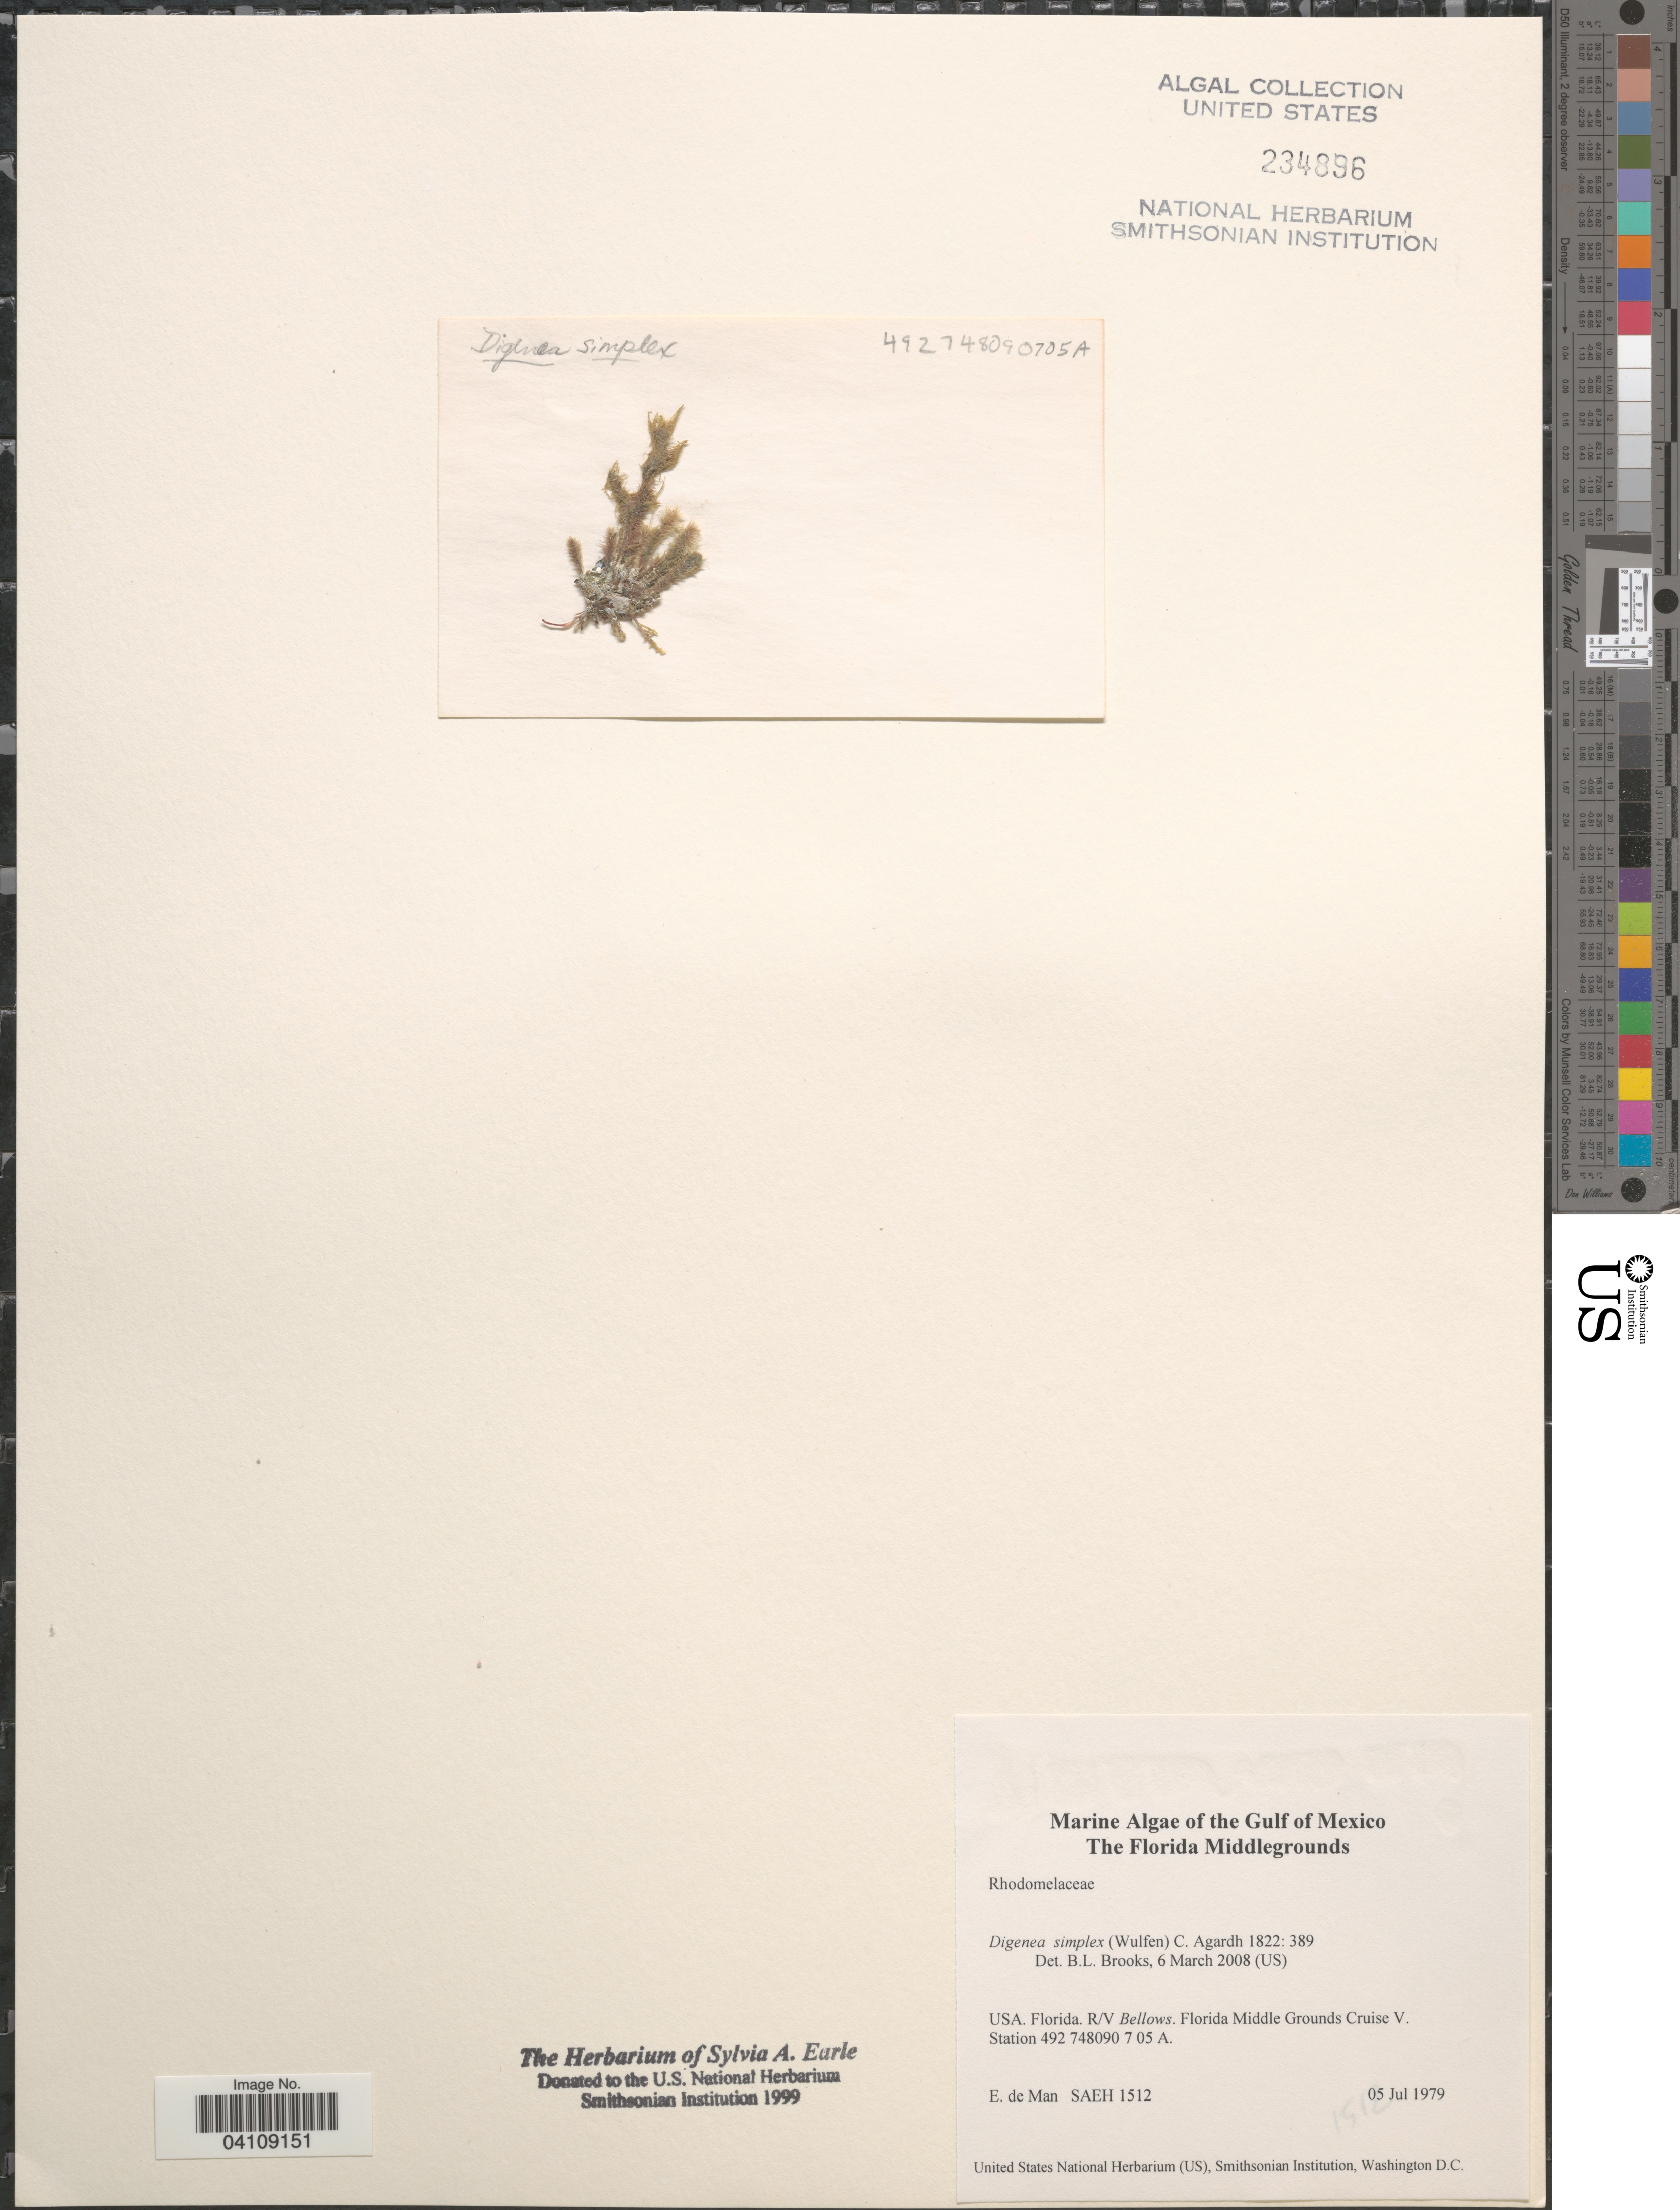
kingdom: Plantae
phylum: Rhodophyta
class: Florideophyceae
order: Ceramiales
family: Rhodomelaceae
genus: Digenea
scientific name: Digenea simplex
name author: (Wulfen) C. Agardh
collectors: E. de Man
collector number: SAEH 1512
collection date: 1979-07-05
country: United States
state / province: Florida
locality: Gulf of Mexico. The Florida Middlegrounds. R/V Bellows. Florida Middle Grounds Cruise V. Station 492 748090 7 05 A.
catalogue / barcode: US 234896